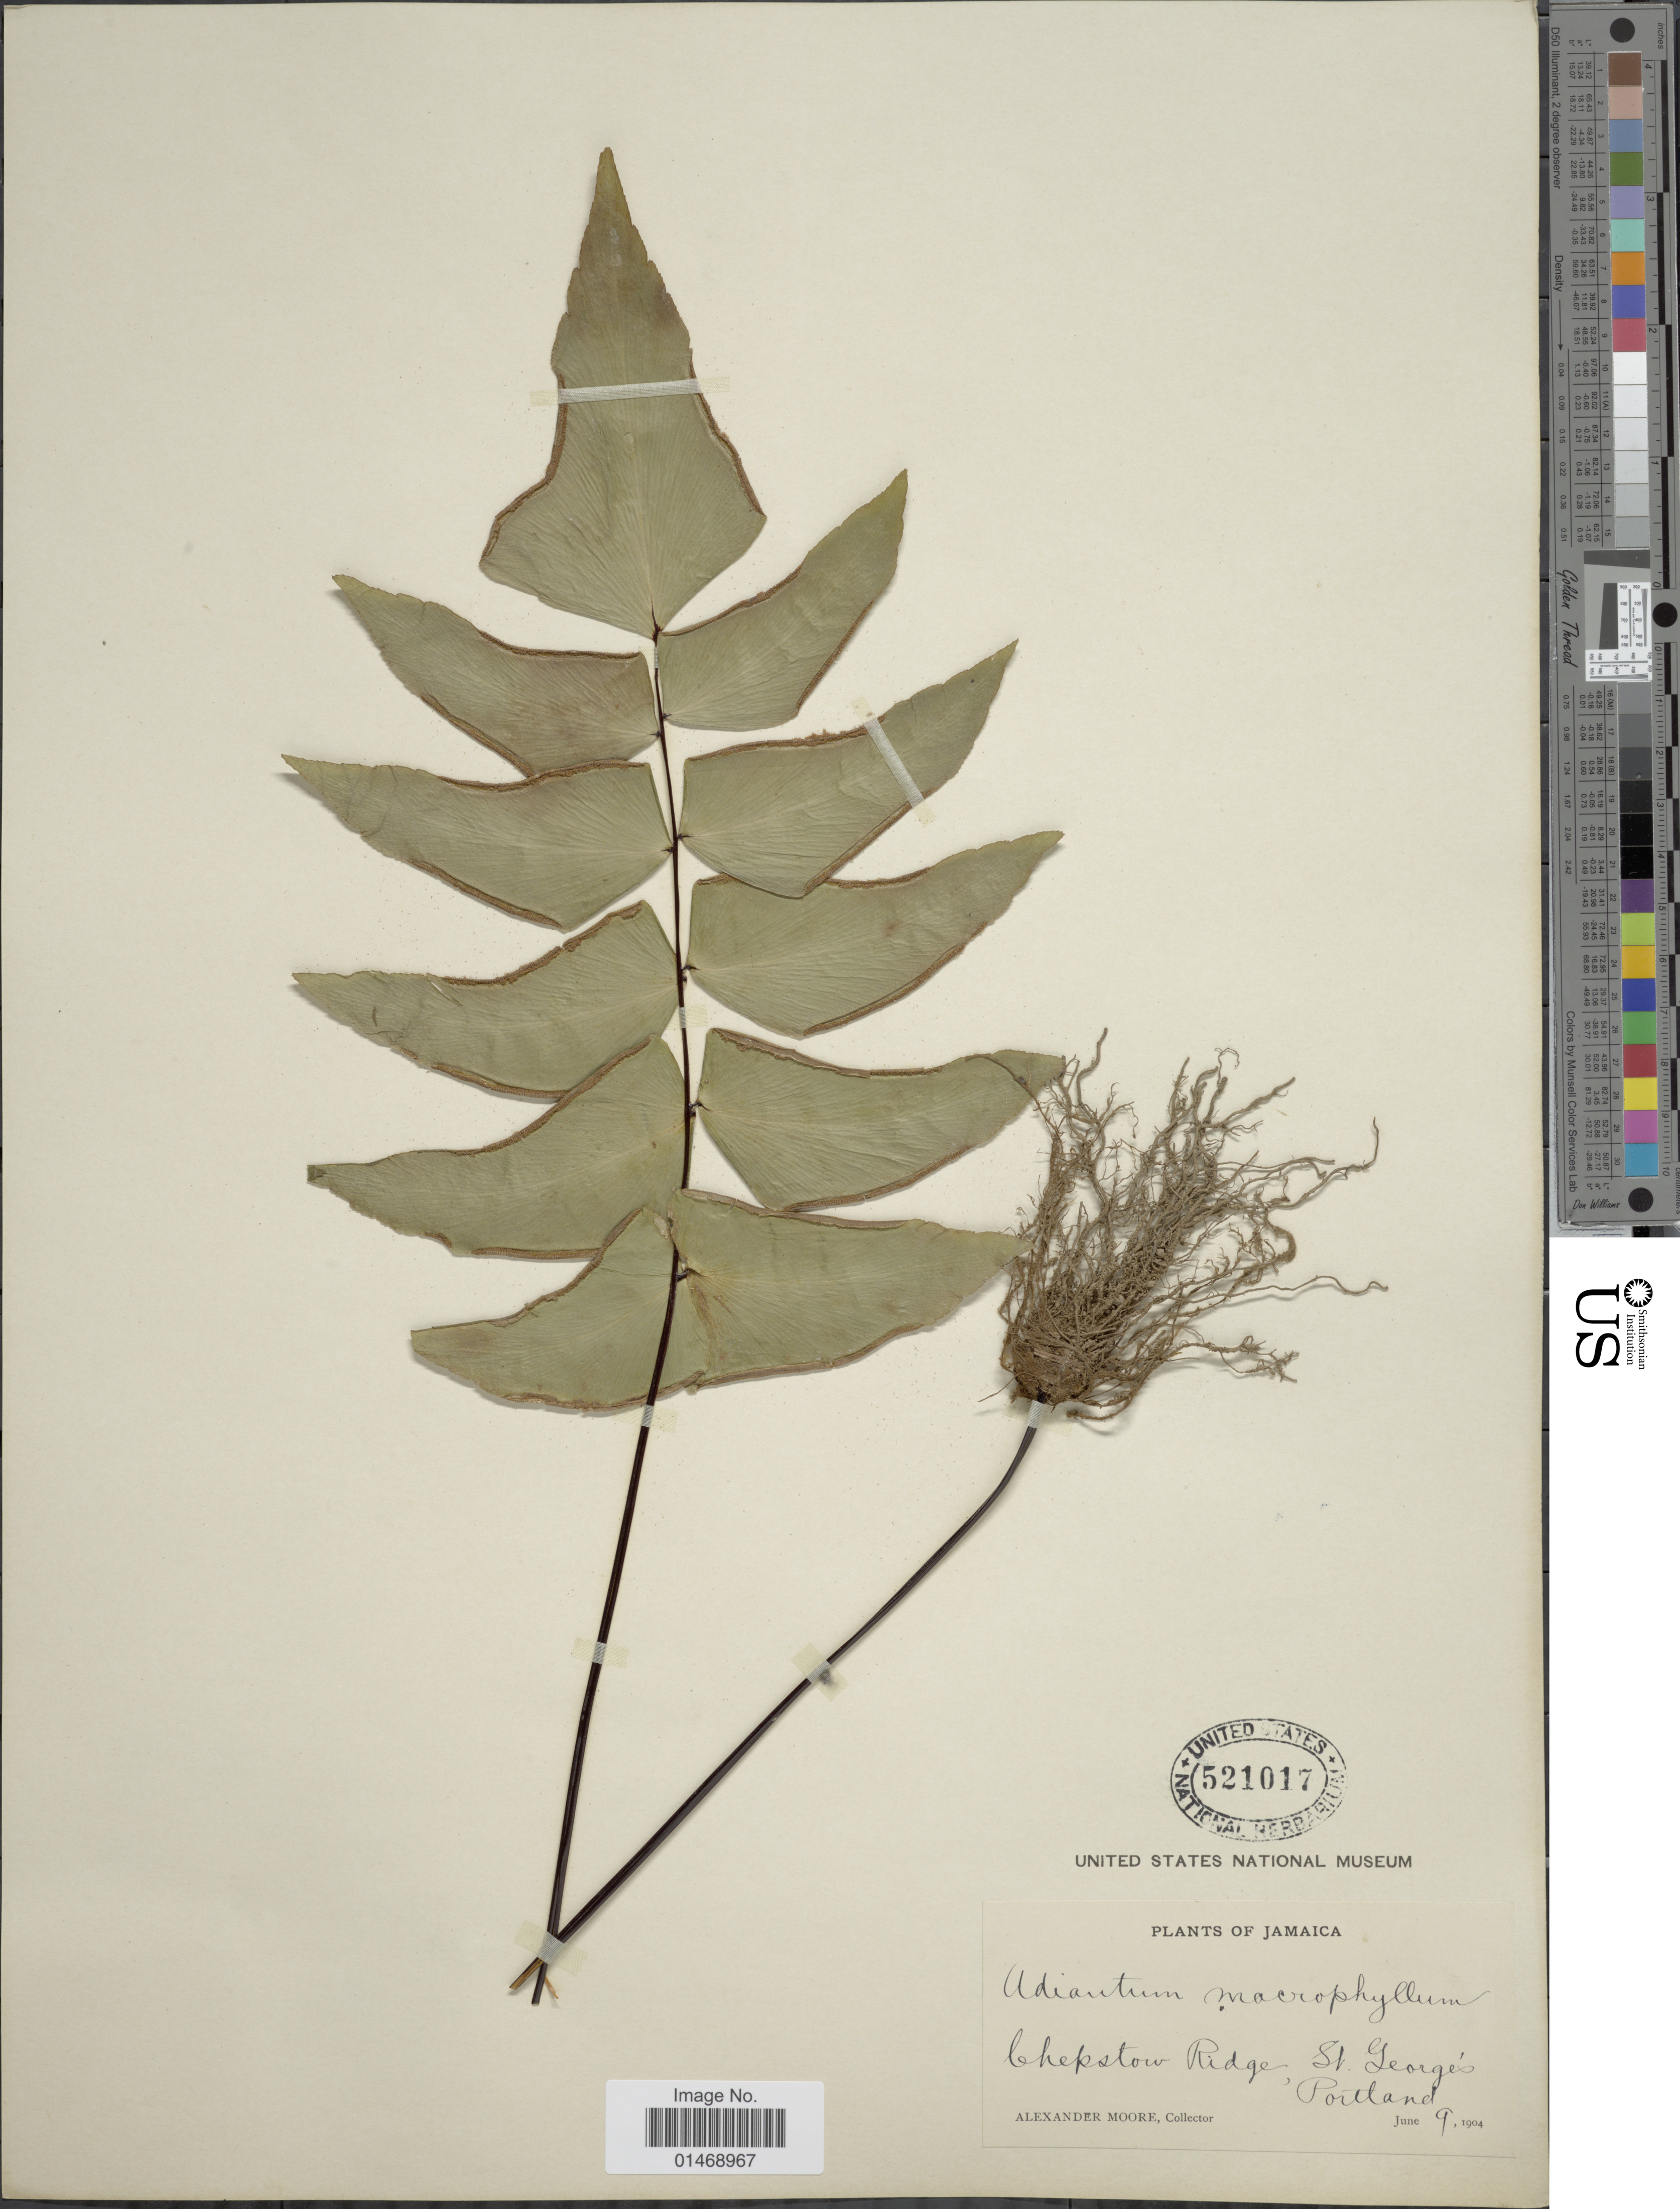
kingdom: Plantae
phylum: Tracheophyta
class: Polypodiopsida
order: Polypodiales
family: Pteridaceae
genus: Adiantum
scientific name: Adiantum macrophyllum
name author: Sw.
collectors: A. Moore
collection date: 1904-06-09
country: Jamaica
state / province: Portland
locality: Chepstwo Ridge, St Georgés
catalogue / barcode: US 521017